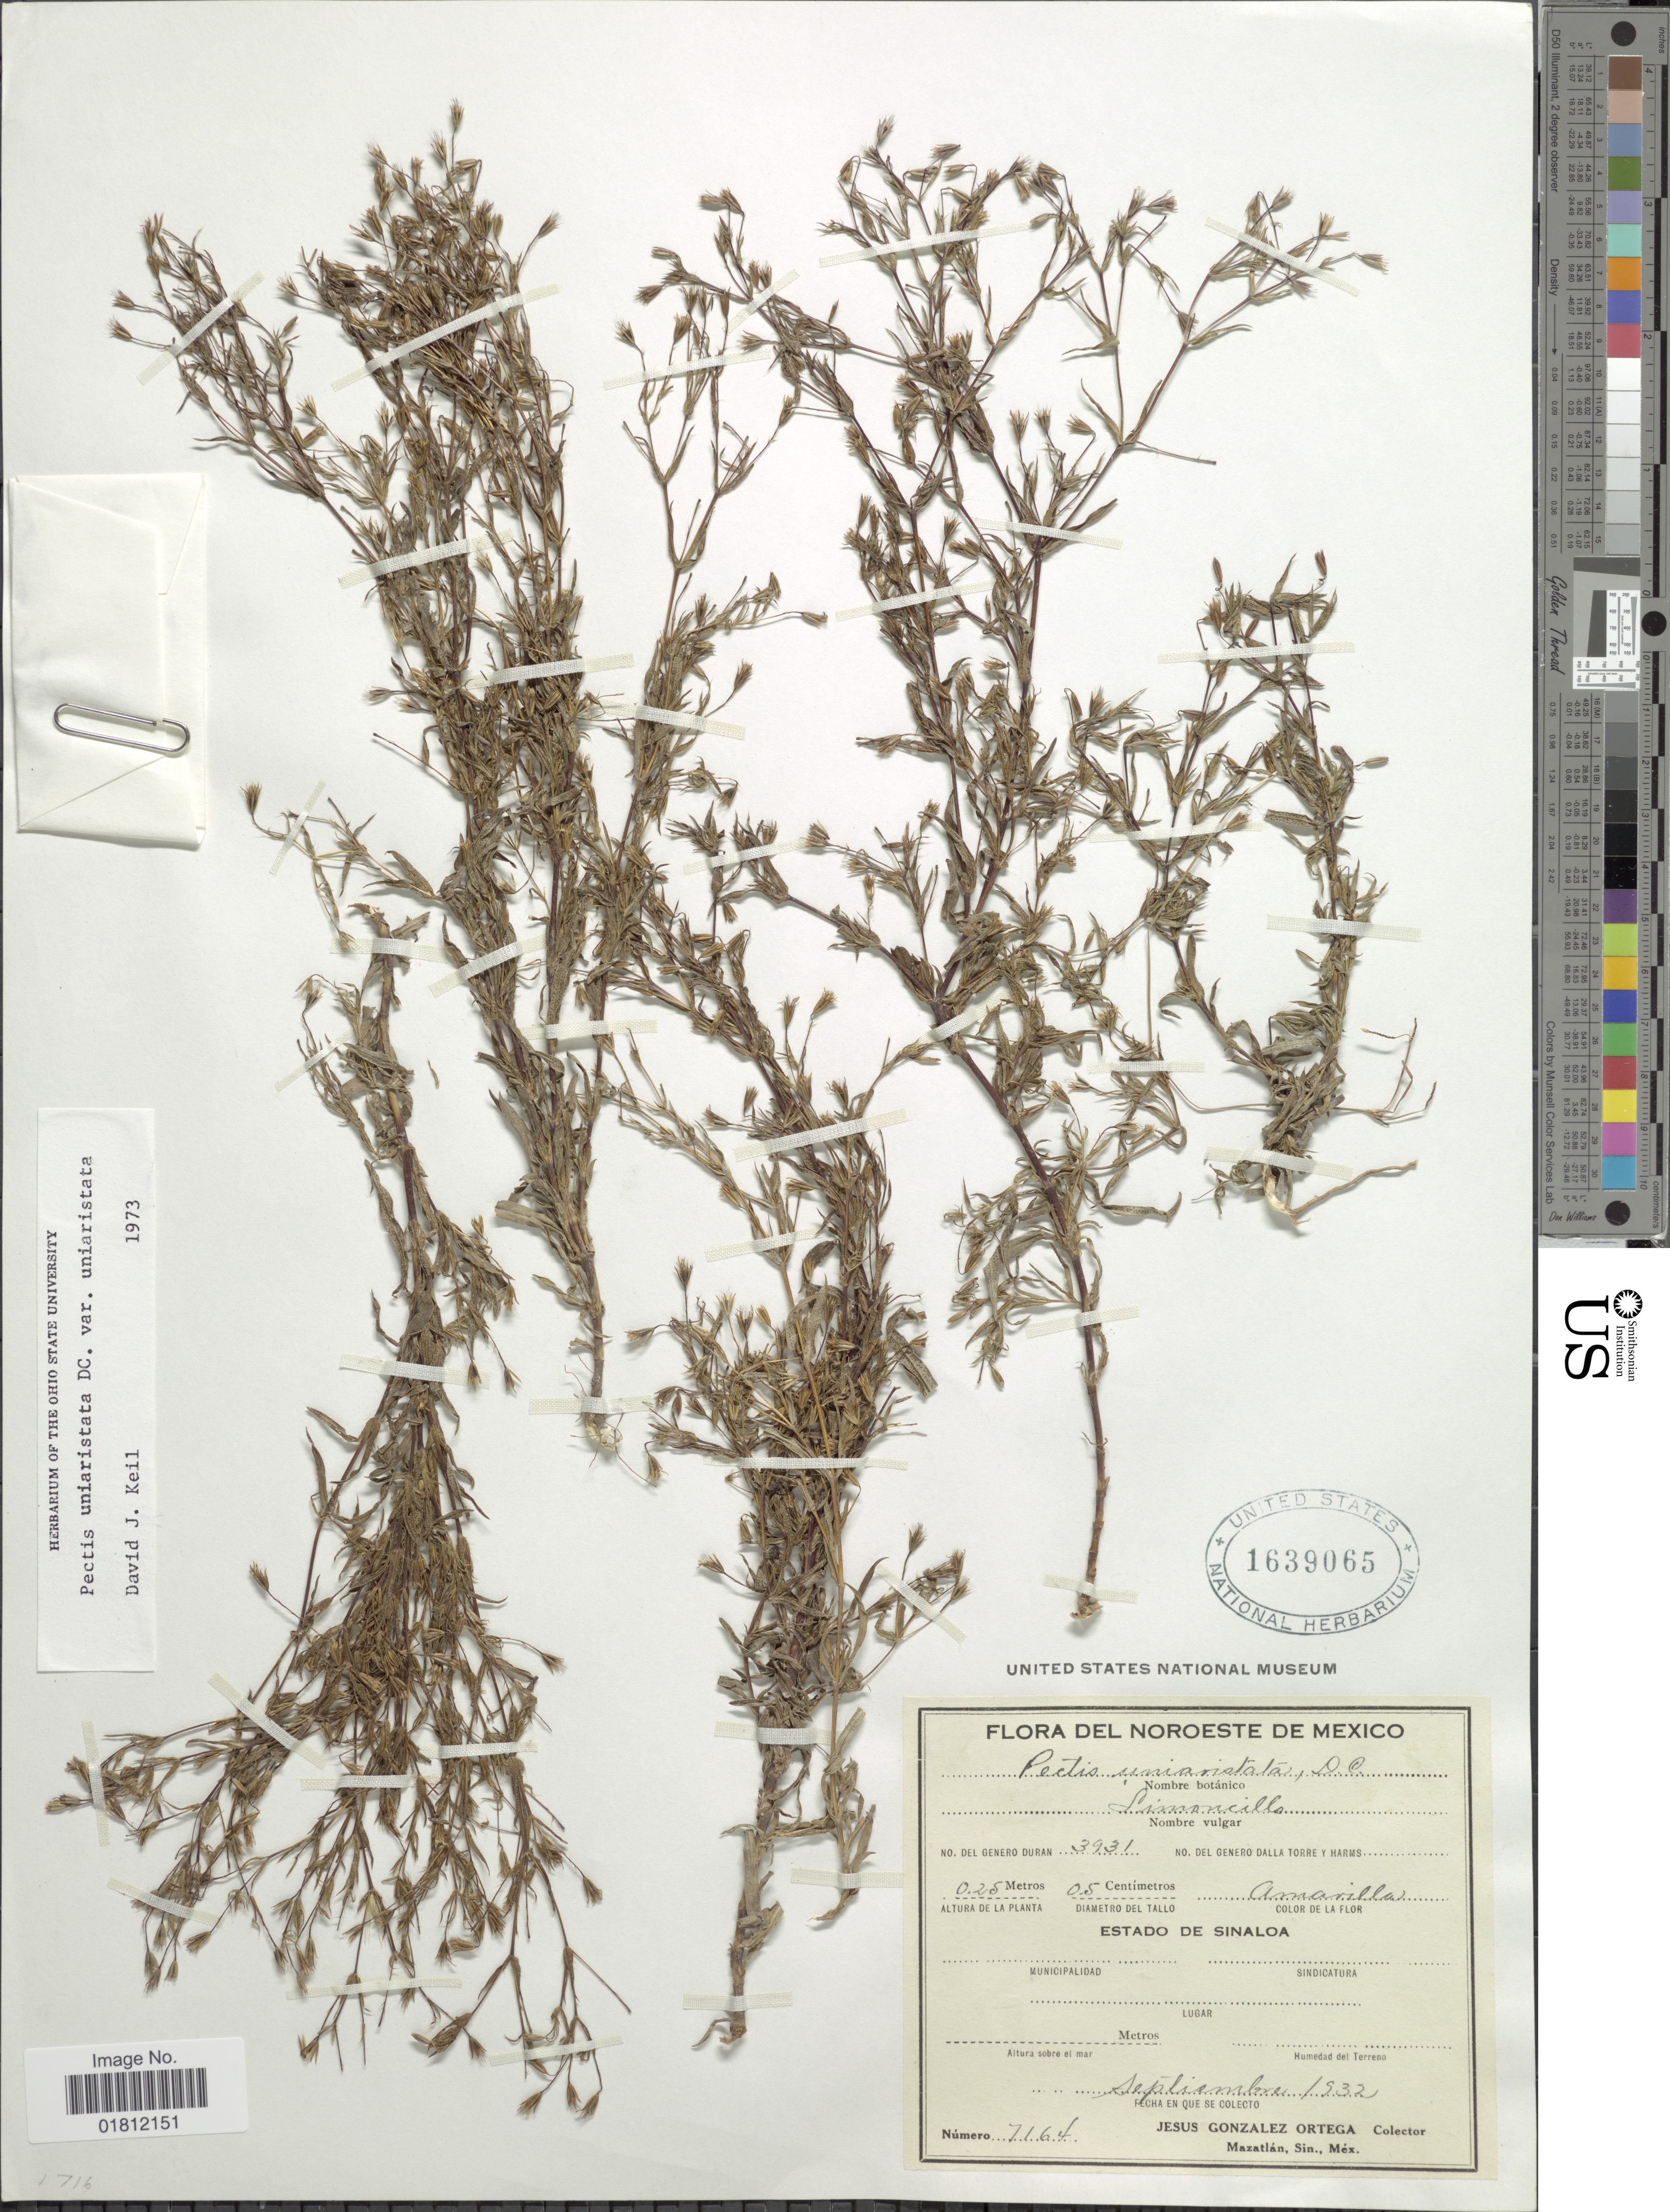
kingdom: Plantae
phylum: Tracheophyta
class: Magnoliopsida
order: Asterales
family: Asteraceae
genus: Pectis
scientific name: Pectis uniaristata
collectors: J. Ortega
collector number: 7164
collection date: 1932-09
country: Mexico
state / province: Sinaloa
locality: Noroeste de mexico. Estado de Sinaloa.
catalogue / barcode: US 1639065